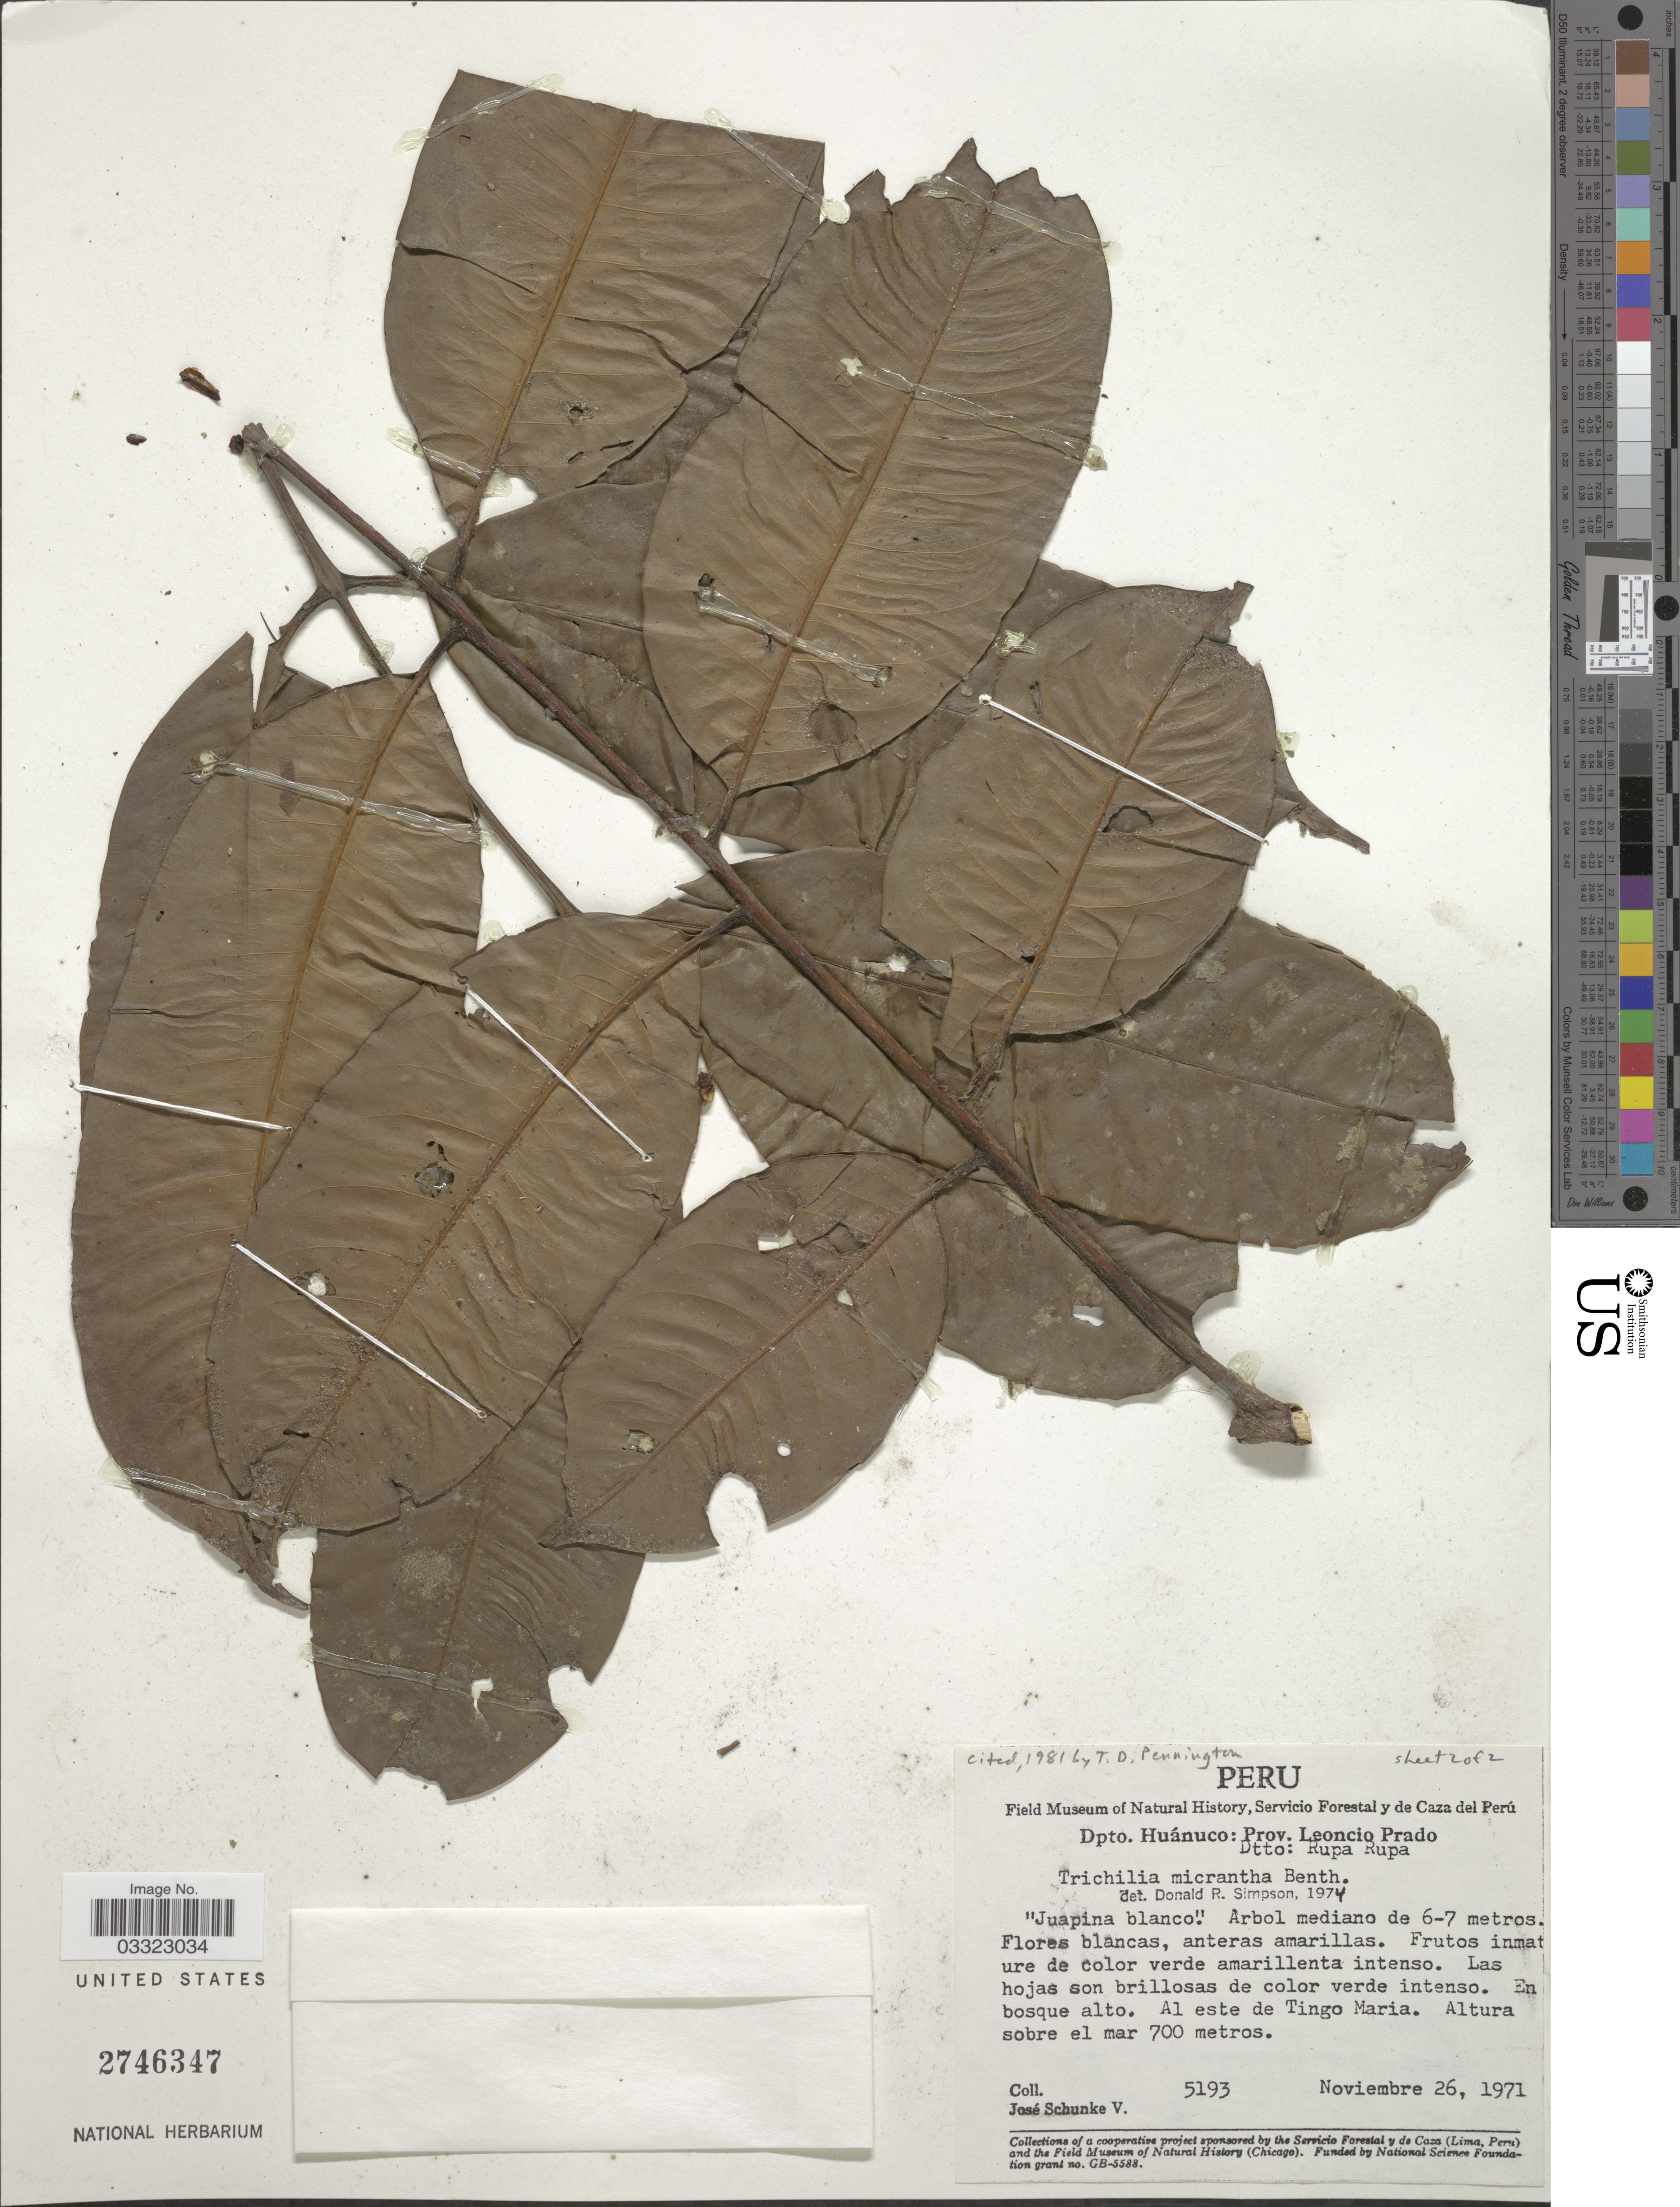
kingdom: Plantae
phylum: Tracheophyta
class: Magnoliopsida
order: Sapindales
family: Meliaceae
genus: Trichilia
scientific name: Trichilia micrantha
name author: Benth.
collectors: J. Schunke Vigo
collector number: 5193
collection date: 1971-11-26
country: Peru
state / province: Huánuco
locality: Dpto. Huánuco: Prov. Leoncio Prado, Dtto: Rupa Rupa, Al este de Tingo Maria.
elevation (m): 700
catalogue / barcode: US 2746347